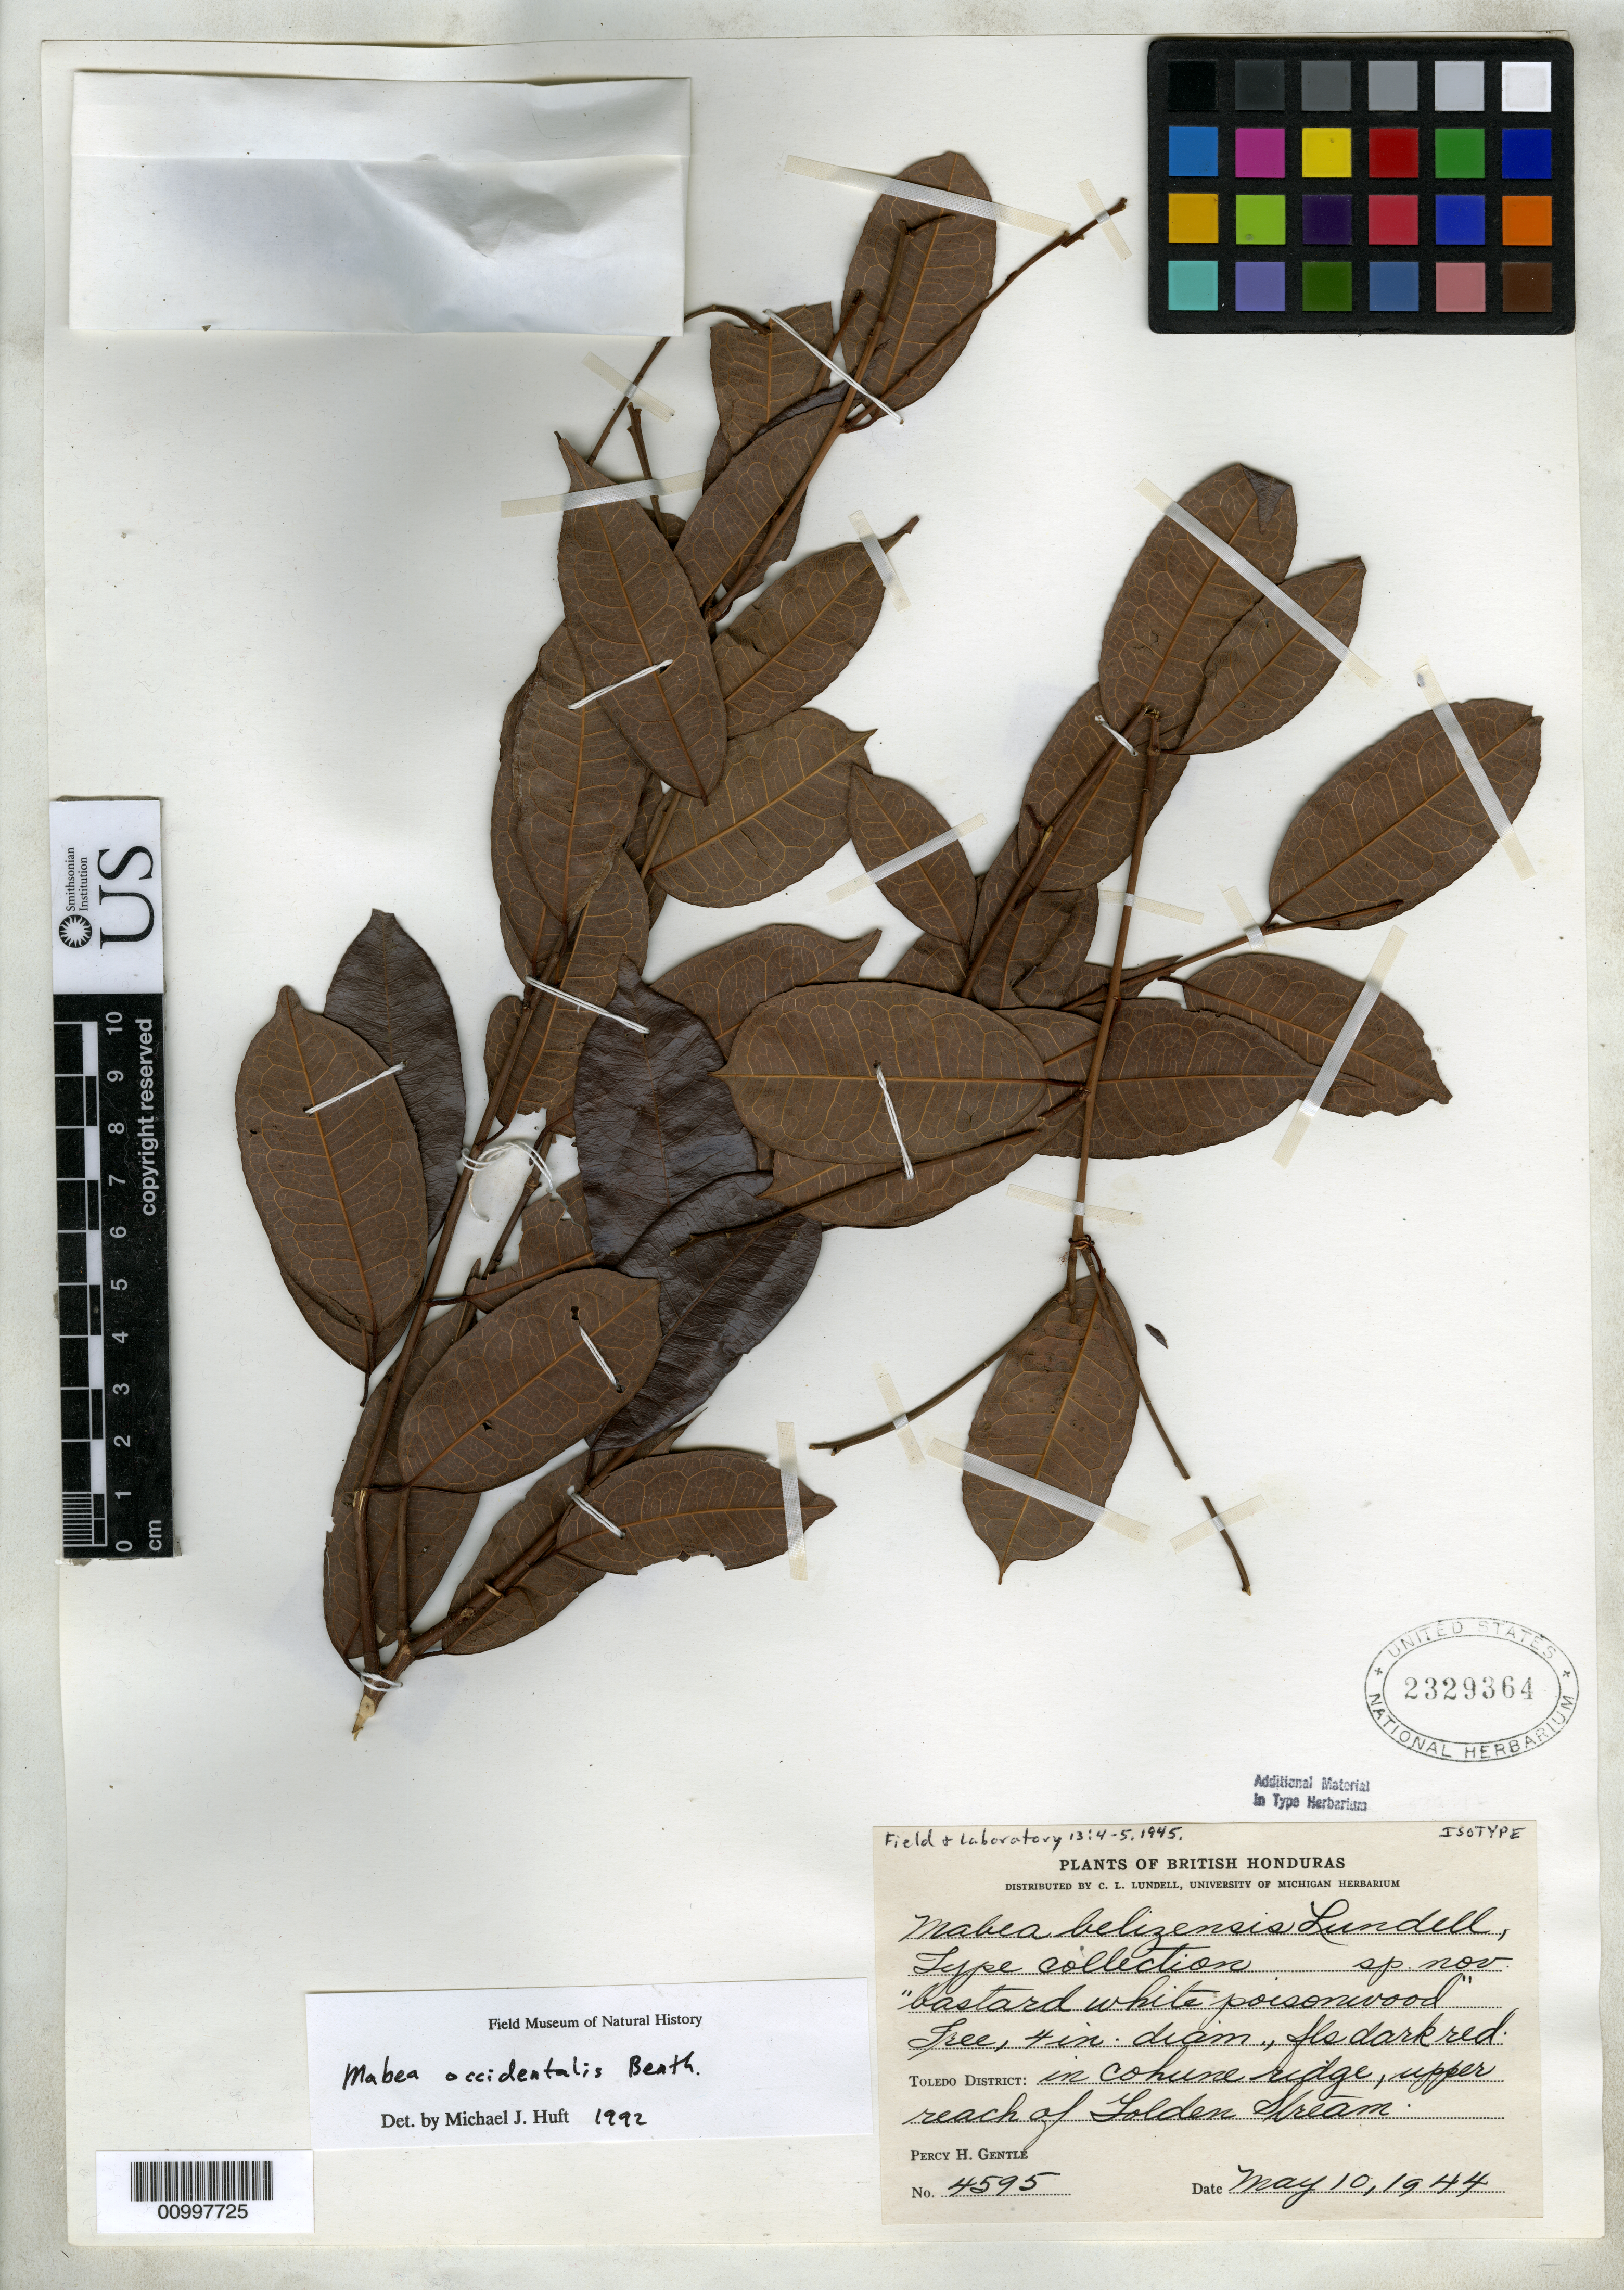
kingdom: Plantae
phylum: Tracheophyta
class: Magnoliopsida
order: Malpighiales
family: Euphorbiaceae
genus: Mabea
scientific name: Mabea belizensis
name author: Lundell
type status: Isotype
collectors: P. H. Gentle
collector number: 4595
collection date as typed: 10 May 1944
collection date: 1944-05-10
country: Belize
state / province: Toledo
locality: Cohune ridge, upper reach of Golden stream.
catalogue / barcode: US 2329364